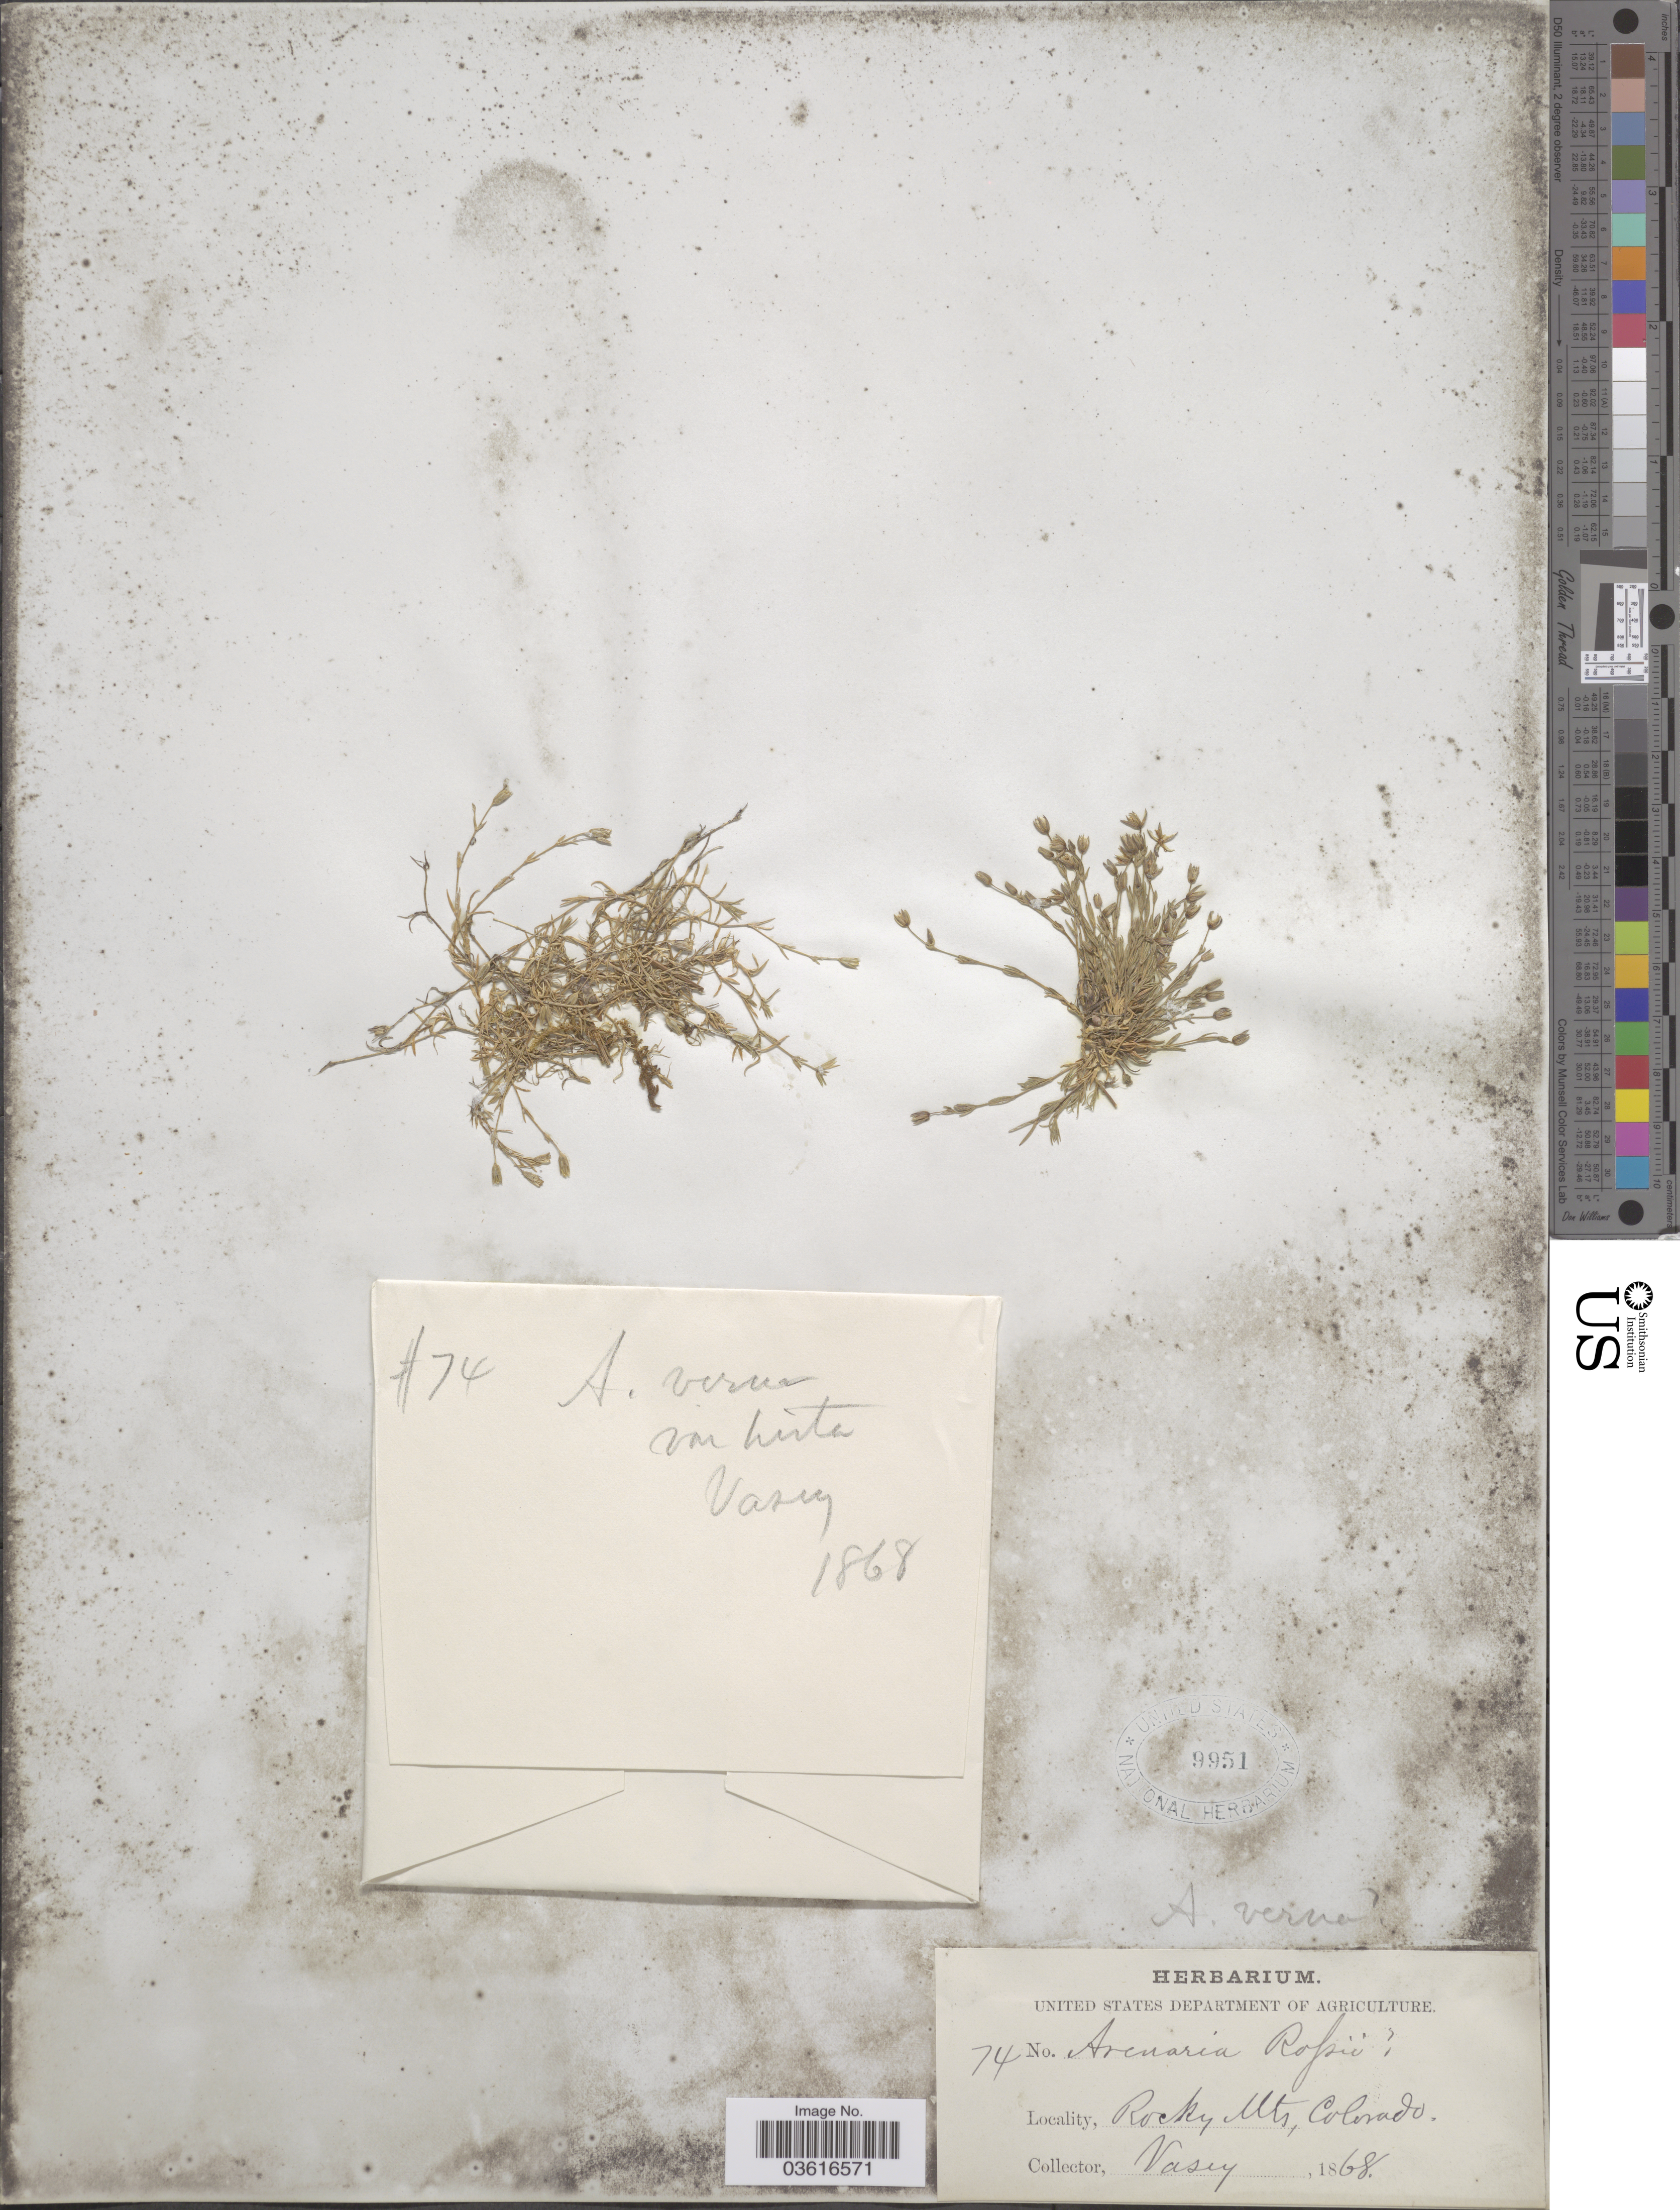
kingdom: Plantae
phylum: Tracheophyta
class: Magnoliopsida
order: Caryophyllales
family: Caryophyllaceae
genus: Minuartia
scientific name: Minuartia propinqua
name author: (Richardson) House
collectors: Vasey, --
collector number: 74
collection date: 1868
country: United States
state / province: Colorado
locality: Rocky Mts.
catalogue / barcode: US 9951